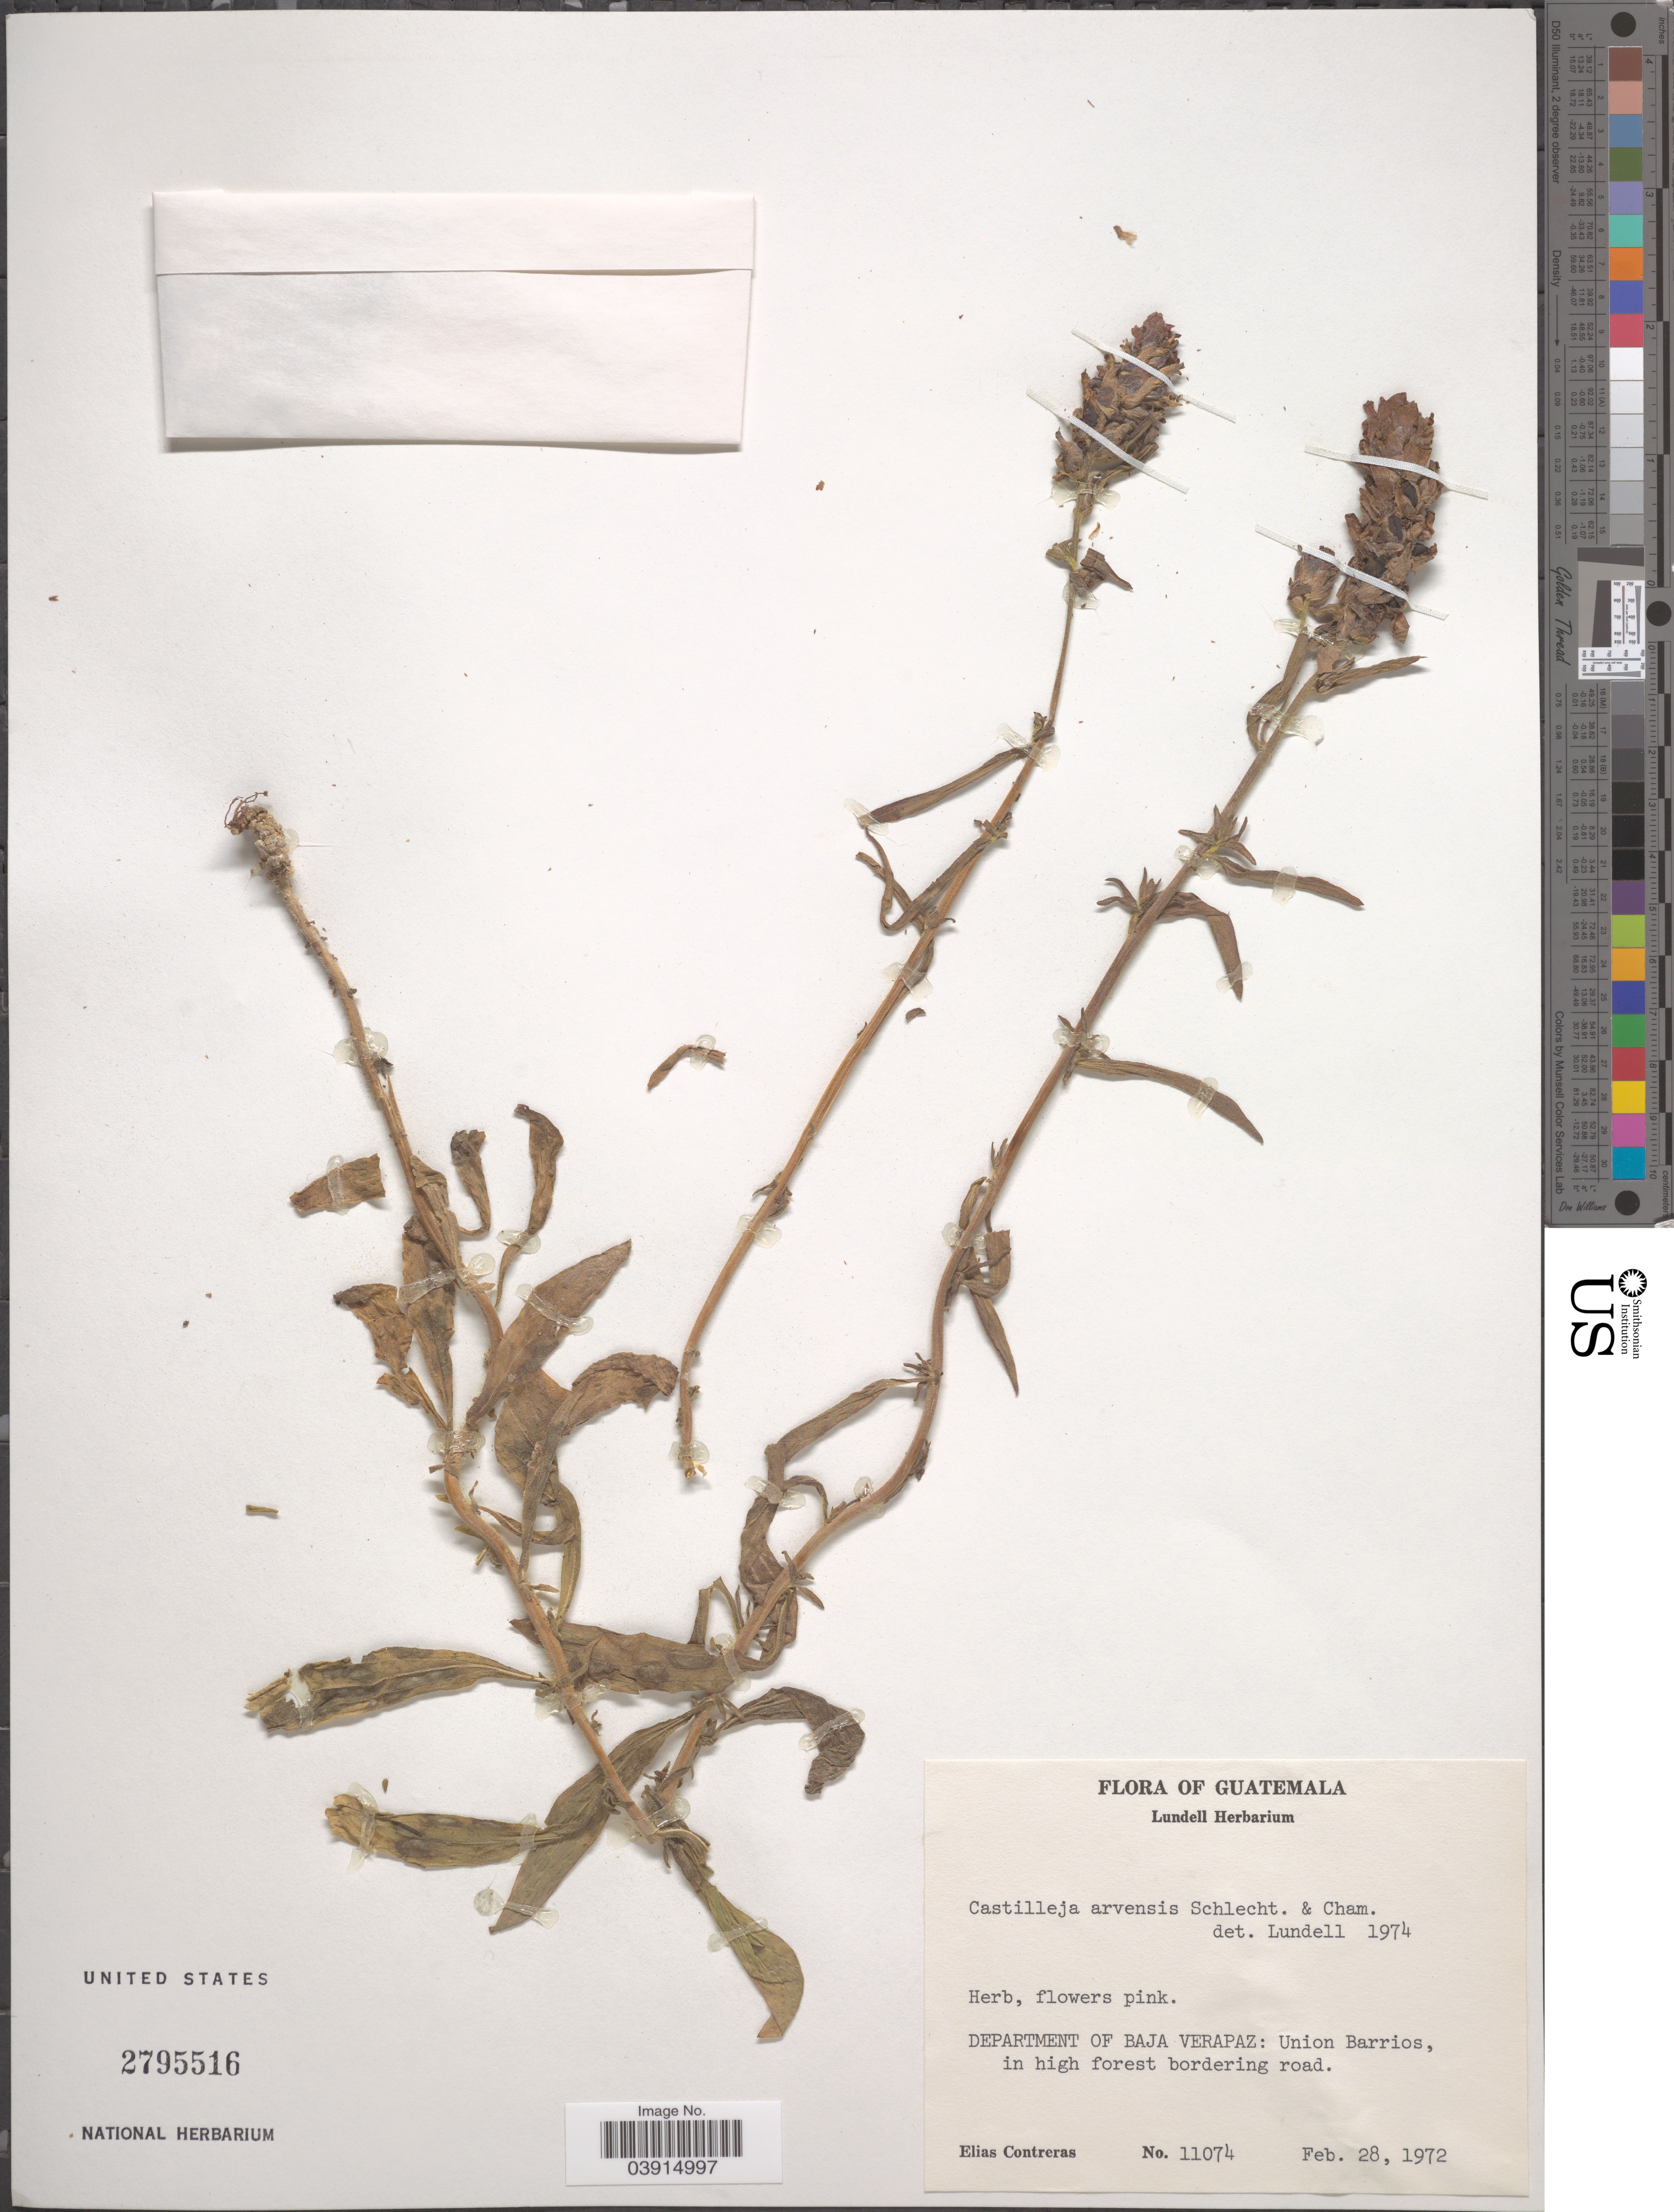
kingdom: Plantae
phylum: Tracheophyta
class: Magnoliopsida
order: Lamiales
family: Orobanchaceae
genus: Castilleja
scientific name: Castilleja arvensis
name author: Schltdl. & Cham.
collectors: E. Contreras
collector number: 11074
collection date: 1972-02-28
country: Guatemala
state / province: Baja Verapaz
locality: Department of Baja Verapaz: Union Barrios, in high forest bordering road.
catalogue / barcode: US 2795516